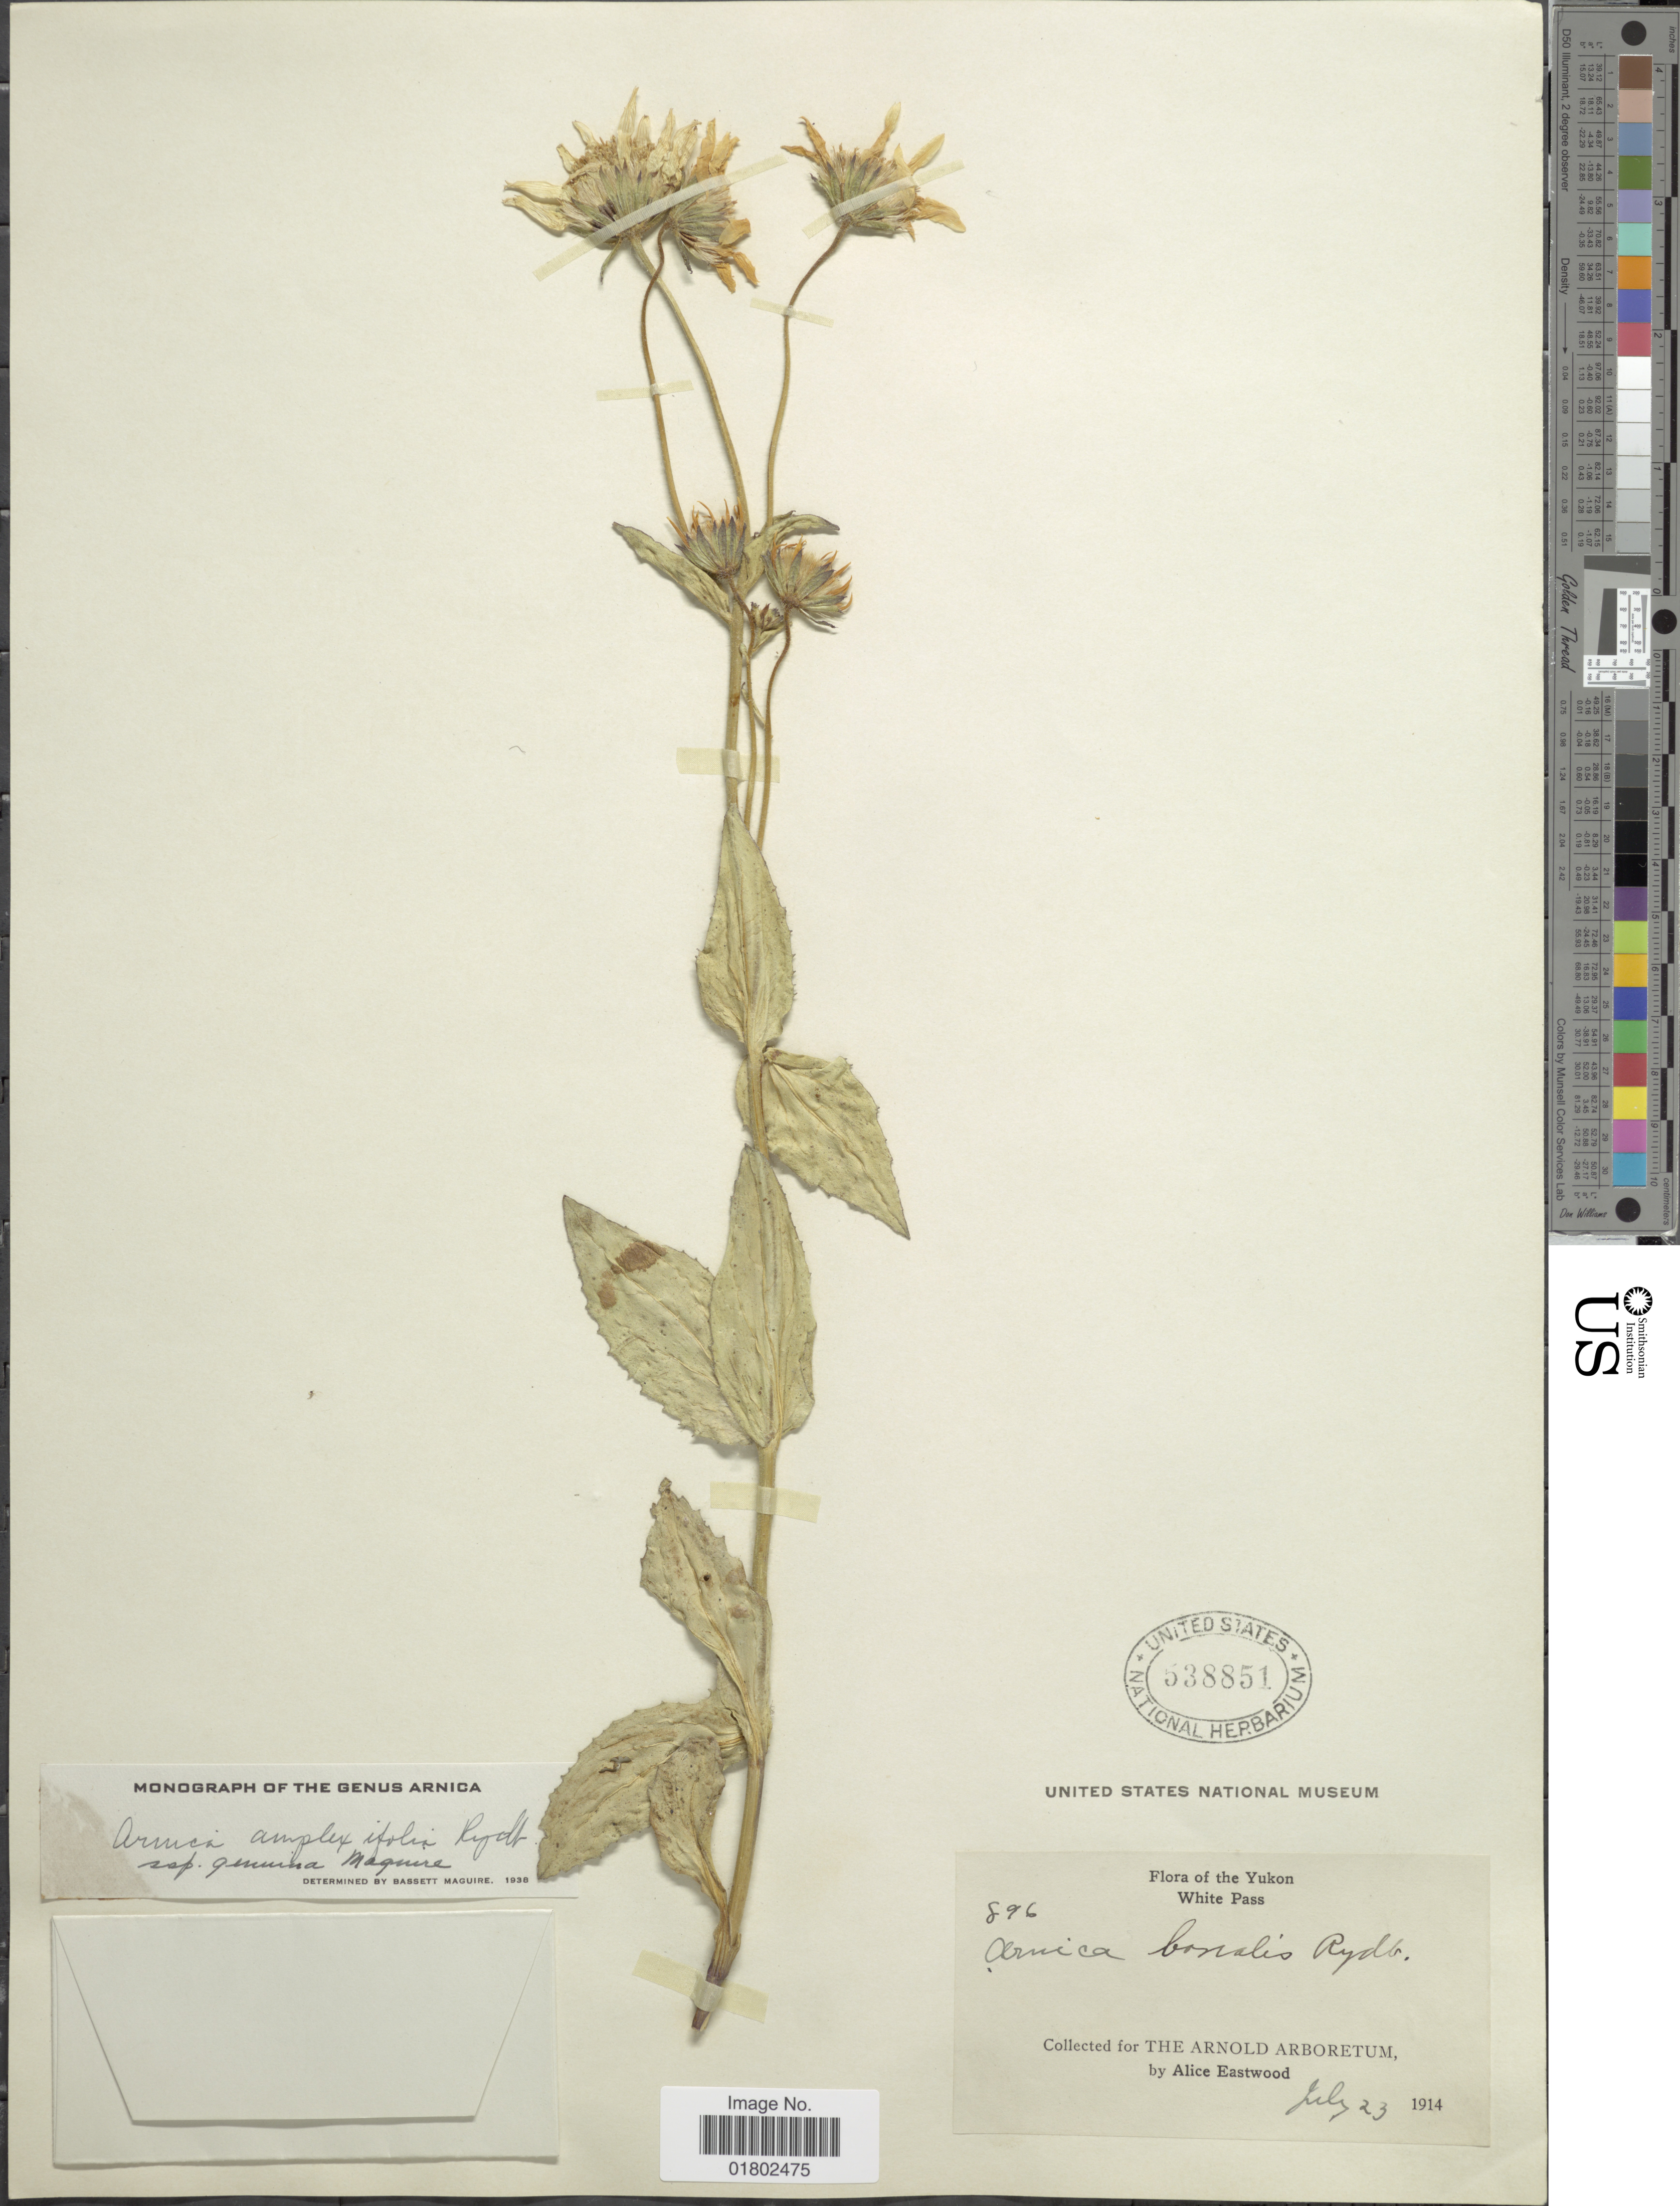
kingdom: Plantae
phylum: Tracheophyta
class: Magnoliopsida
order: Asterales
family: Asteraceae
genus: Arnica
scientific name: Arnica amplexifolia subsp. genuina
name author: Maguire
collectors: A. Eastwood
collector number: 896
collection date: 1914-07-23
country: Canada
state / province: Yukon Territory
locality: Yulon, White Pass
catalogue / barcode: US 538851